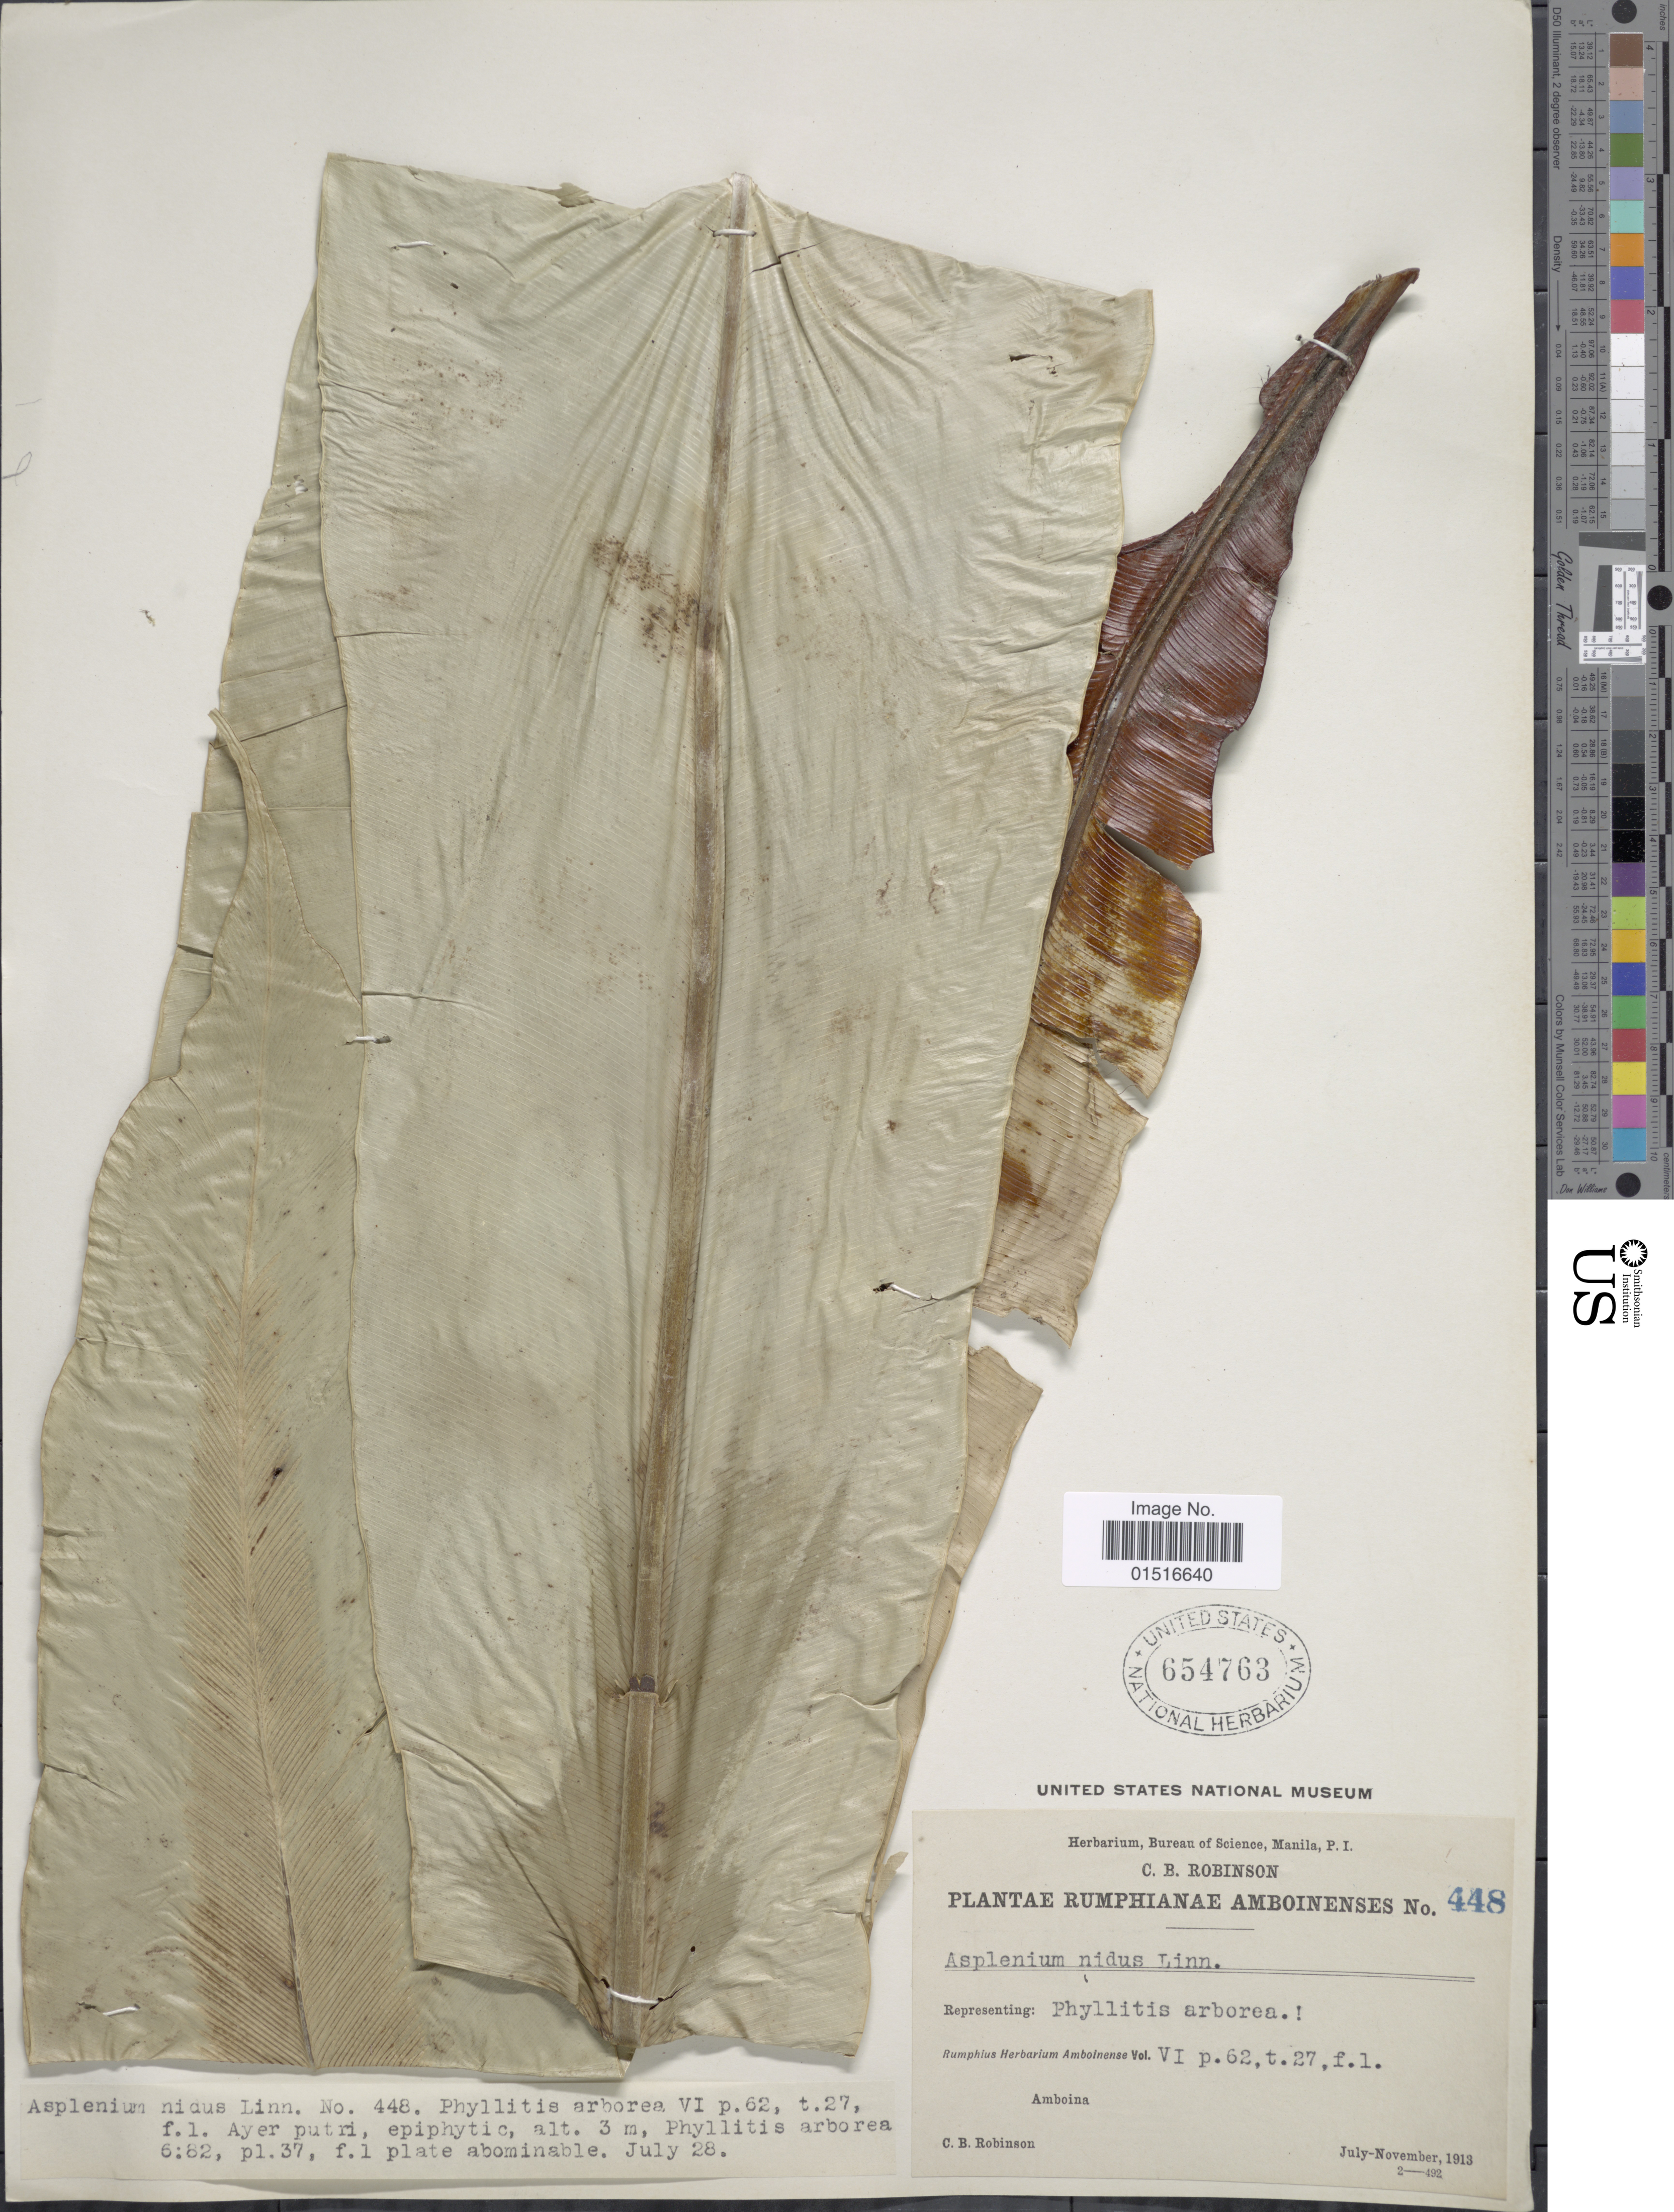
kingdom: Plantae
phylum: Tracheophyta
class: Polypodiopsida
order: Polypodiales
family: Aspleniaceae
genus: Asplenium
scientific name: Asplenium nidus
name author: L.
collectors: C. Robinson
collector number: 448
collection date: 1913-07-28/1913-11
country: Indonesia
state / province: Maluku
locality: Rumphianae Amboinenses, Amboina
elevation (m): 3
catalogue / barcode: US 654763